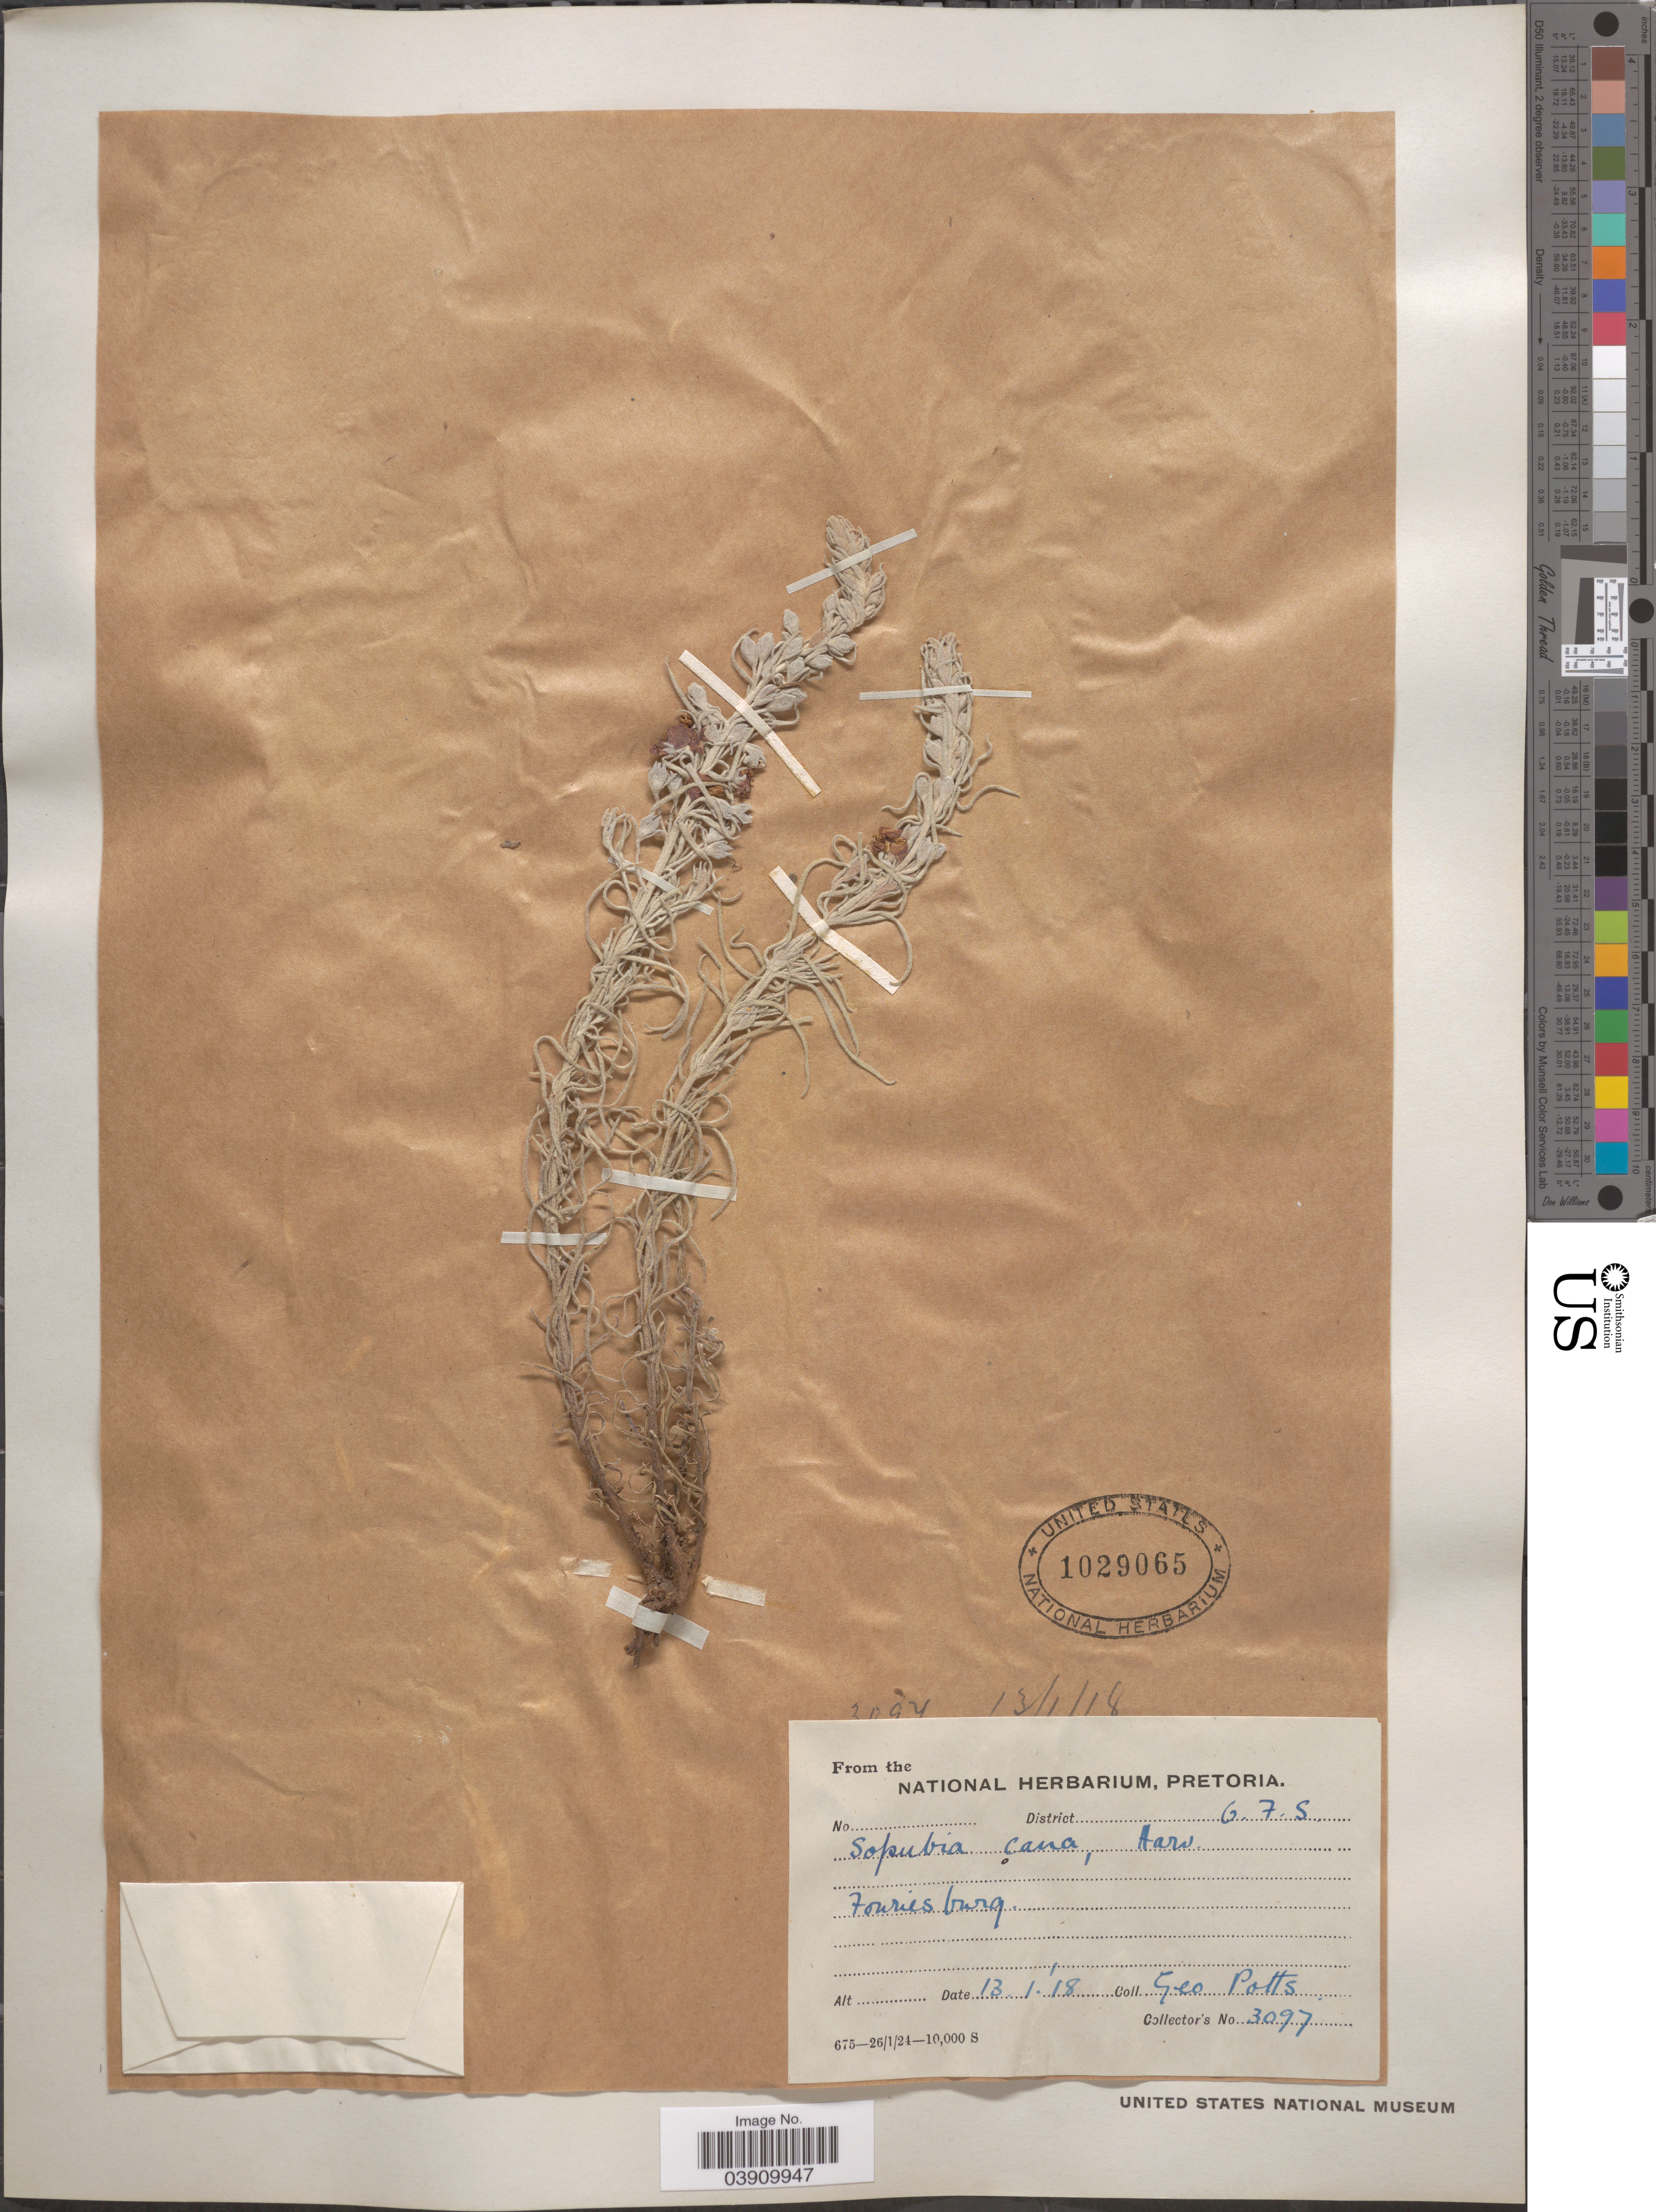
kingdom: Plantae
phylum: Tracheophyta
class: Magnoliopsida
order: Lamiales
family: Orobanchaceae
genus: Sopubia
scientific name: Sopubia cana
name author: Harv.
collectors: G. Potts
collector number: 3097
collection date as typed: Transcribed d/m/y: 13/1/18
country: South Africa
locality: District G.F.S. Fouriesburg.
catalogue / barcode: US 1029065